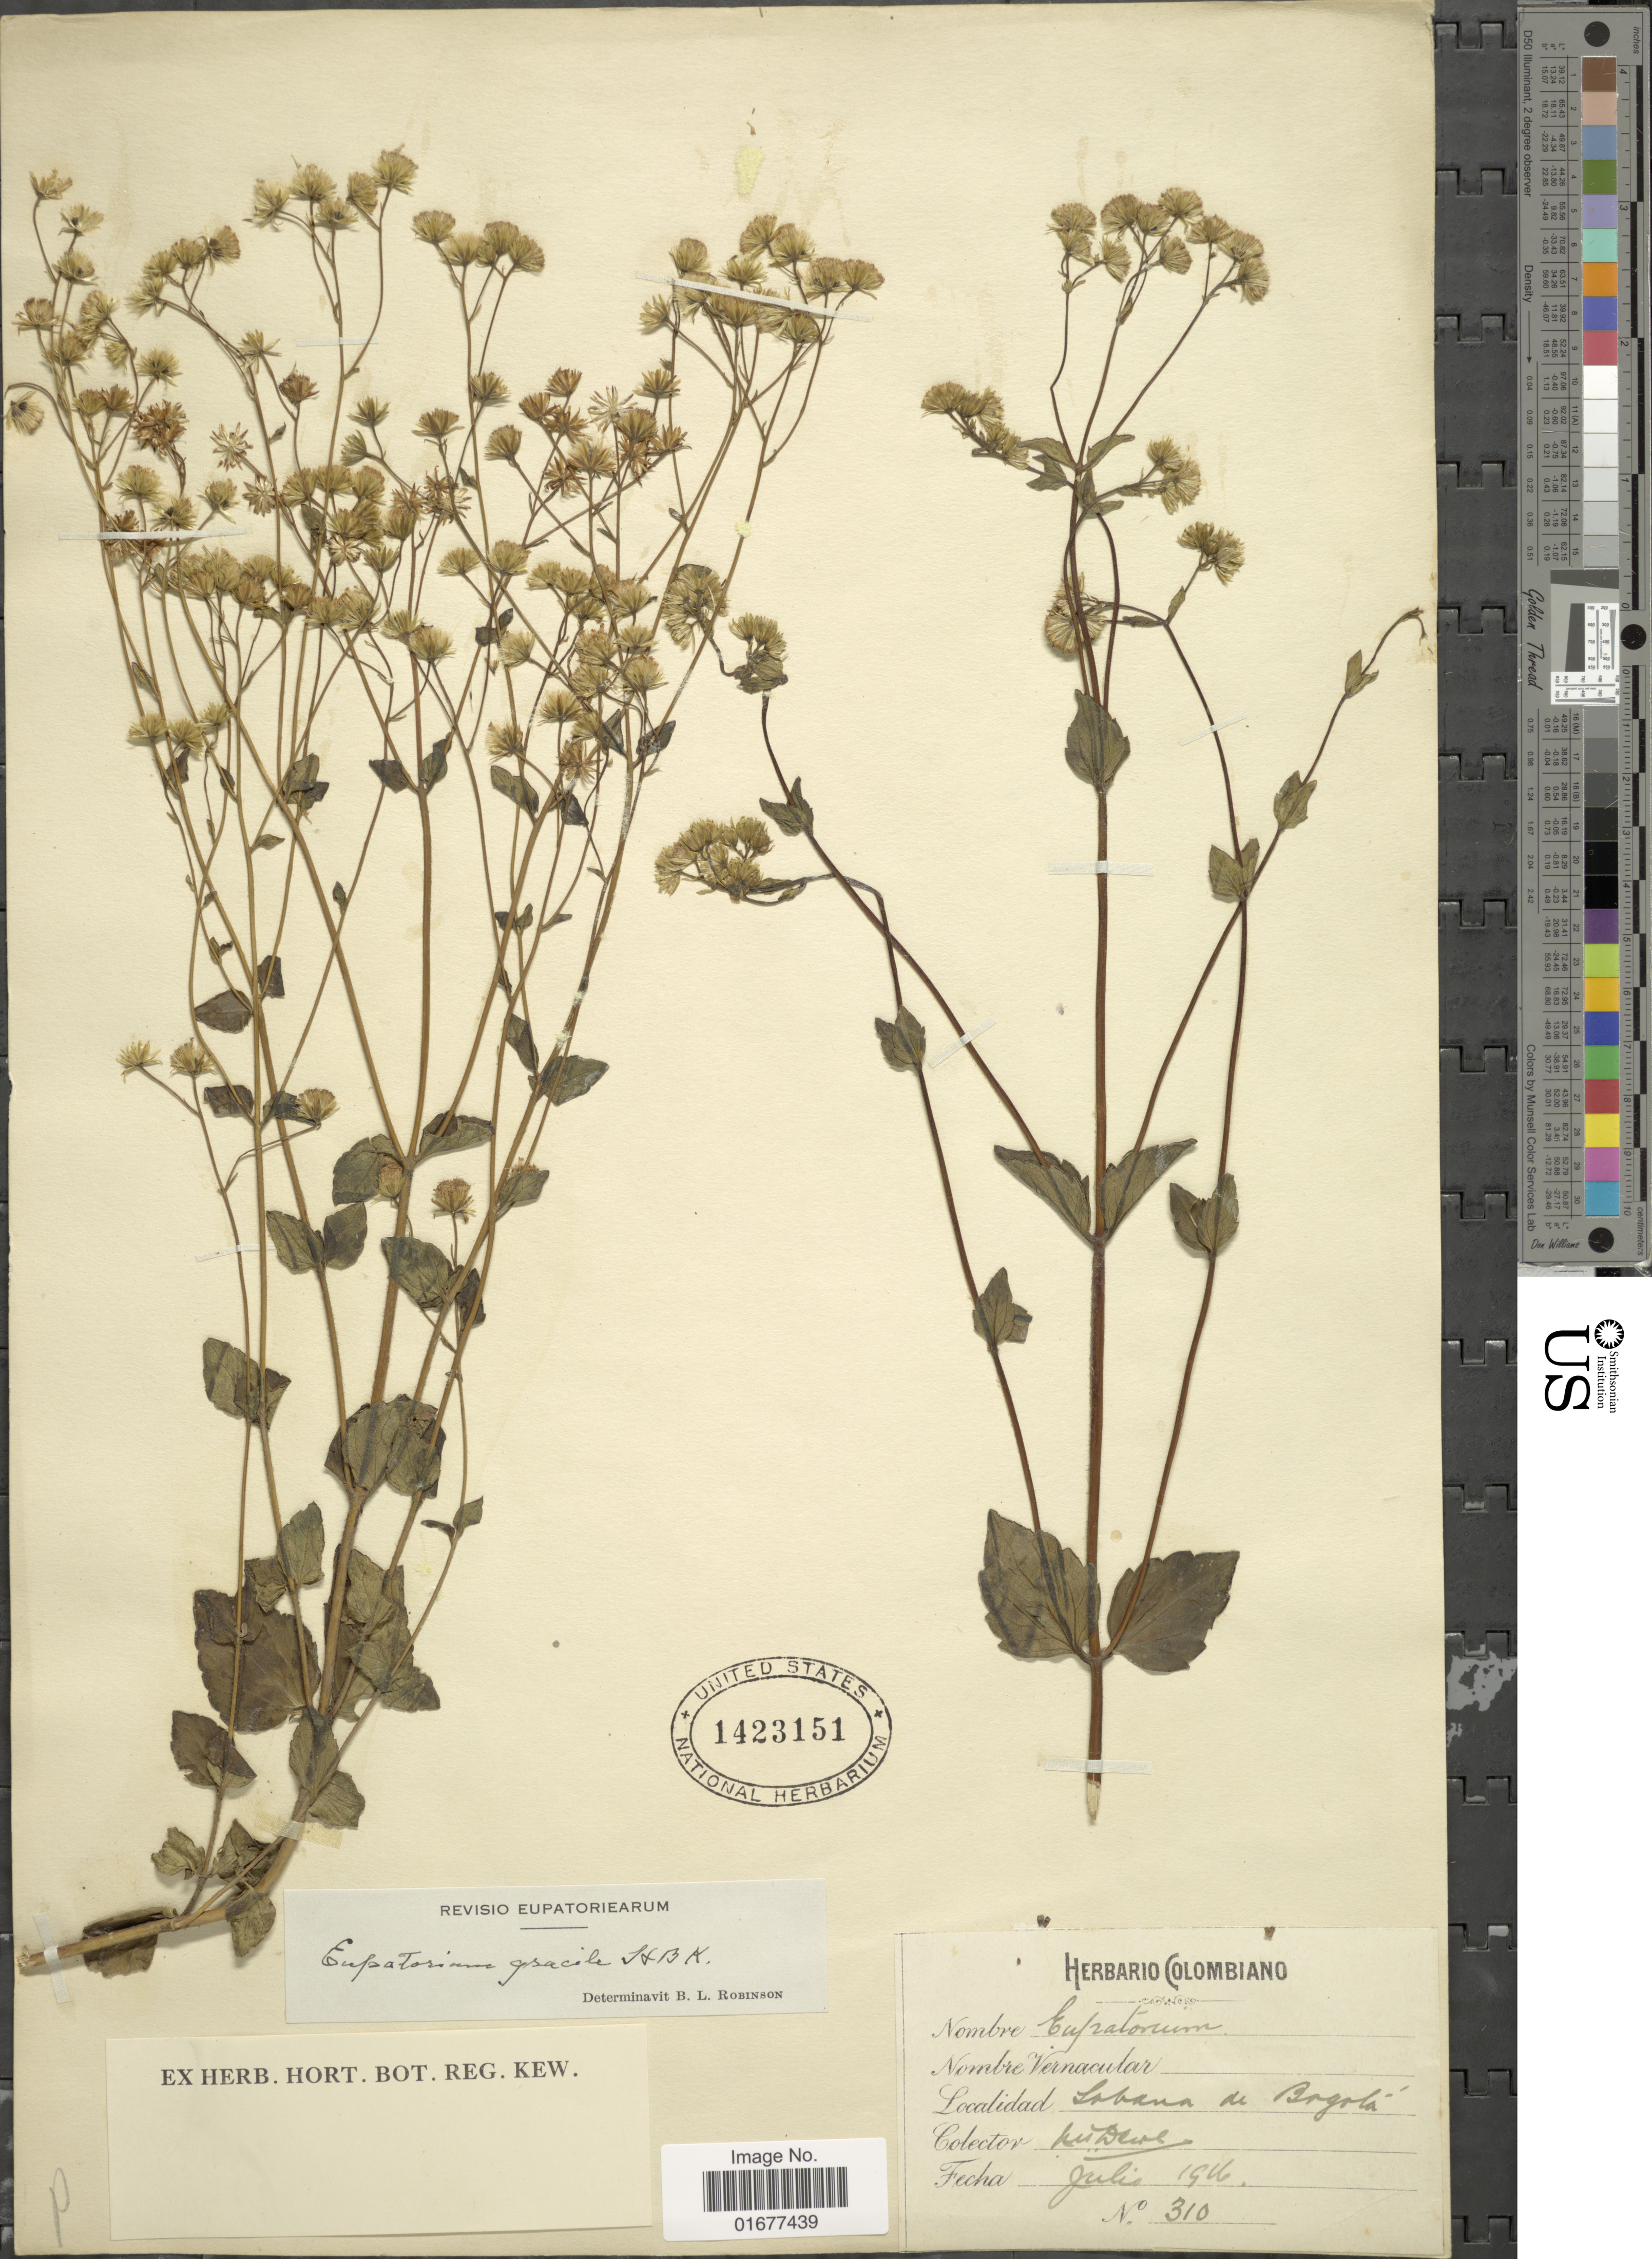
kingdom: Plantae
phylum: Tracheophyta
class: Magnoliopsida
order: Asterales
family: Asteraceae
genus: Ageratina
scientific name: Ageratina gracilis var. epilobioides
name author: (Kunth) R.M. King & H. Rob. ex Luteyn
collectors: M. T. Dawe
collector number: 310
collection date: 1916-07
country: Colombia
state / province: Bogota D.C.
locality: Sabana de Bogota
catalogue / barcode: US 1423151